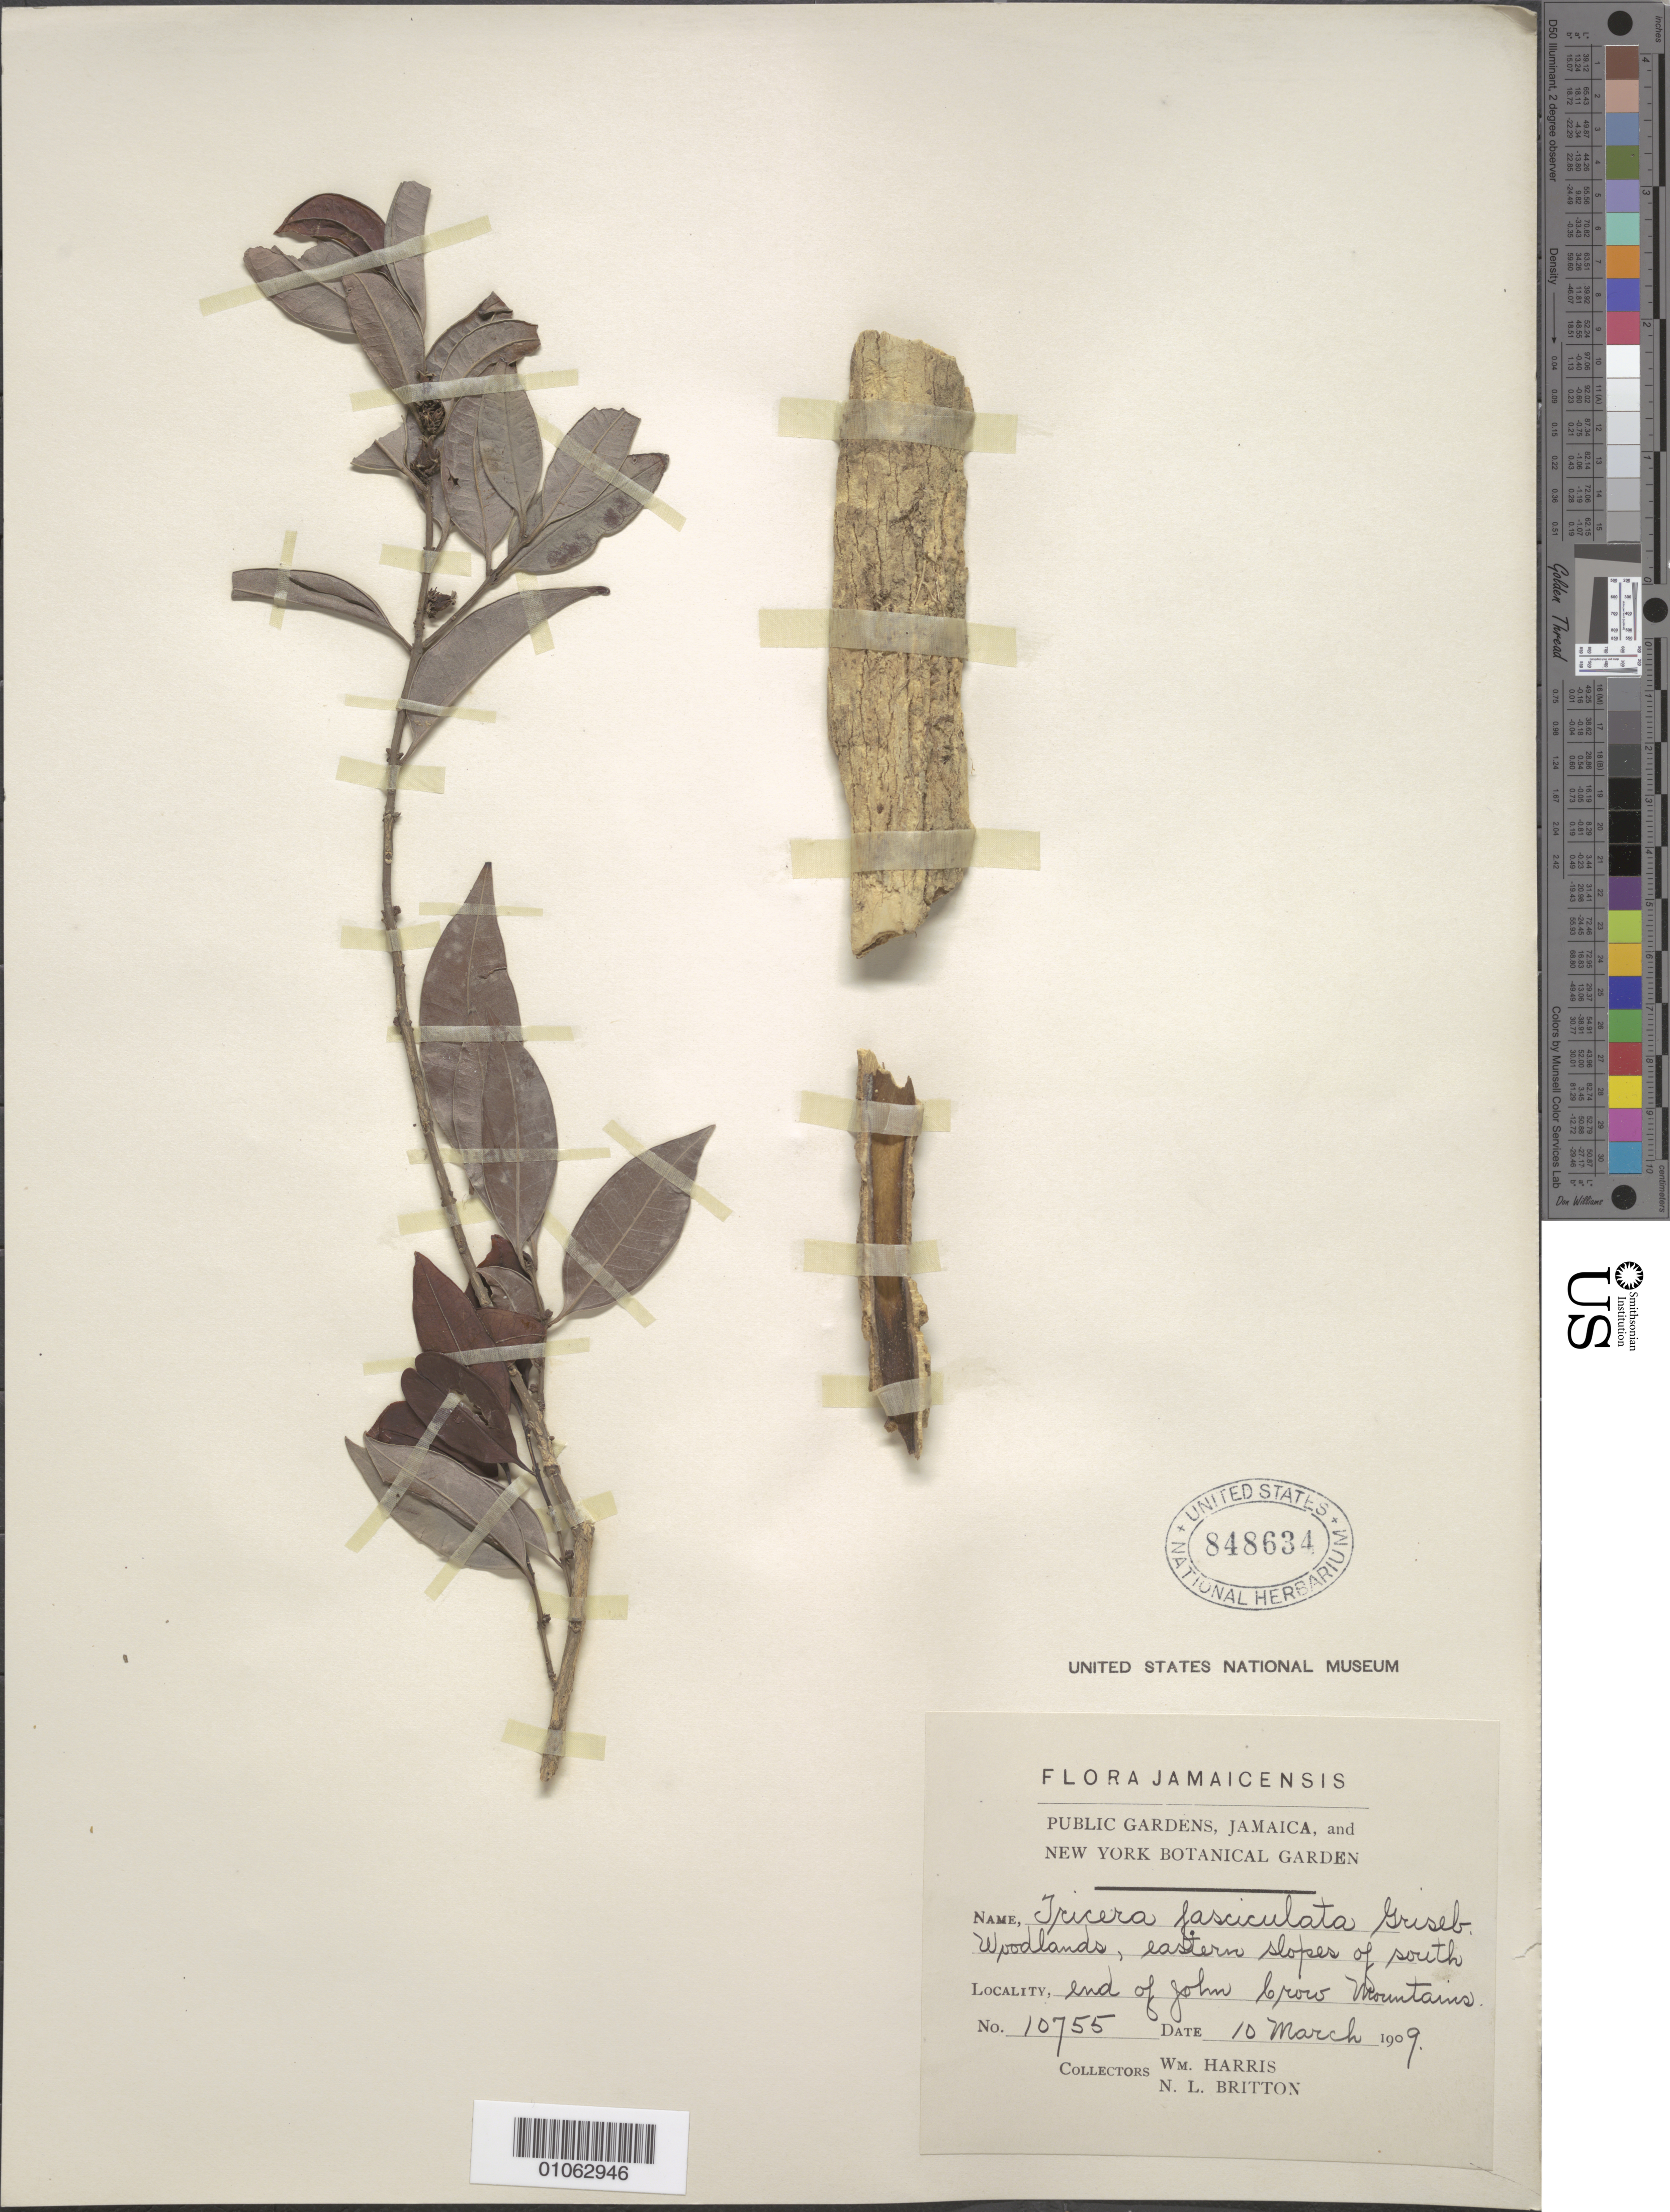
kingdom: Plantae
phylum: Tracheophyta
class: Magnoliopsida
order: Buxales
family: Buxaceae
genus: Buxus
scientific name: Buxus laevigata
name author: (Sw.) Spreng.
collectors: W. Harris & N. Britton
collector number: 10755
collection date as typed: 10 Mar 1909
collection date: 1909-03-10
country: Jamaica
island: Jamaica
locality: Woodlands, eastern slopes of south. End of John Brow Mountains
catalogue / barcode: US 848637